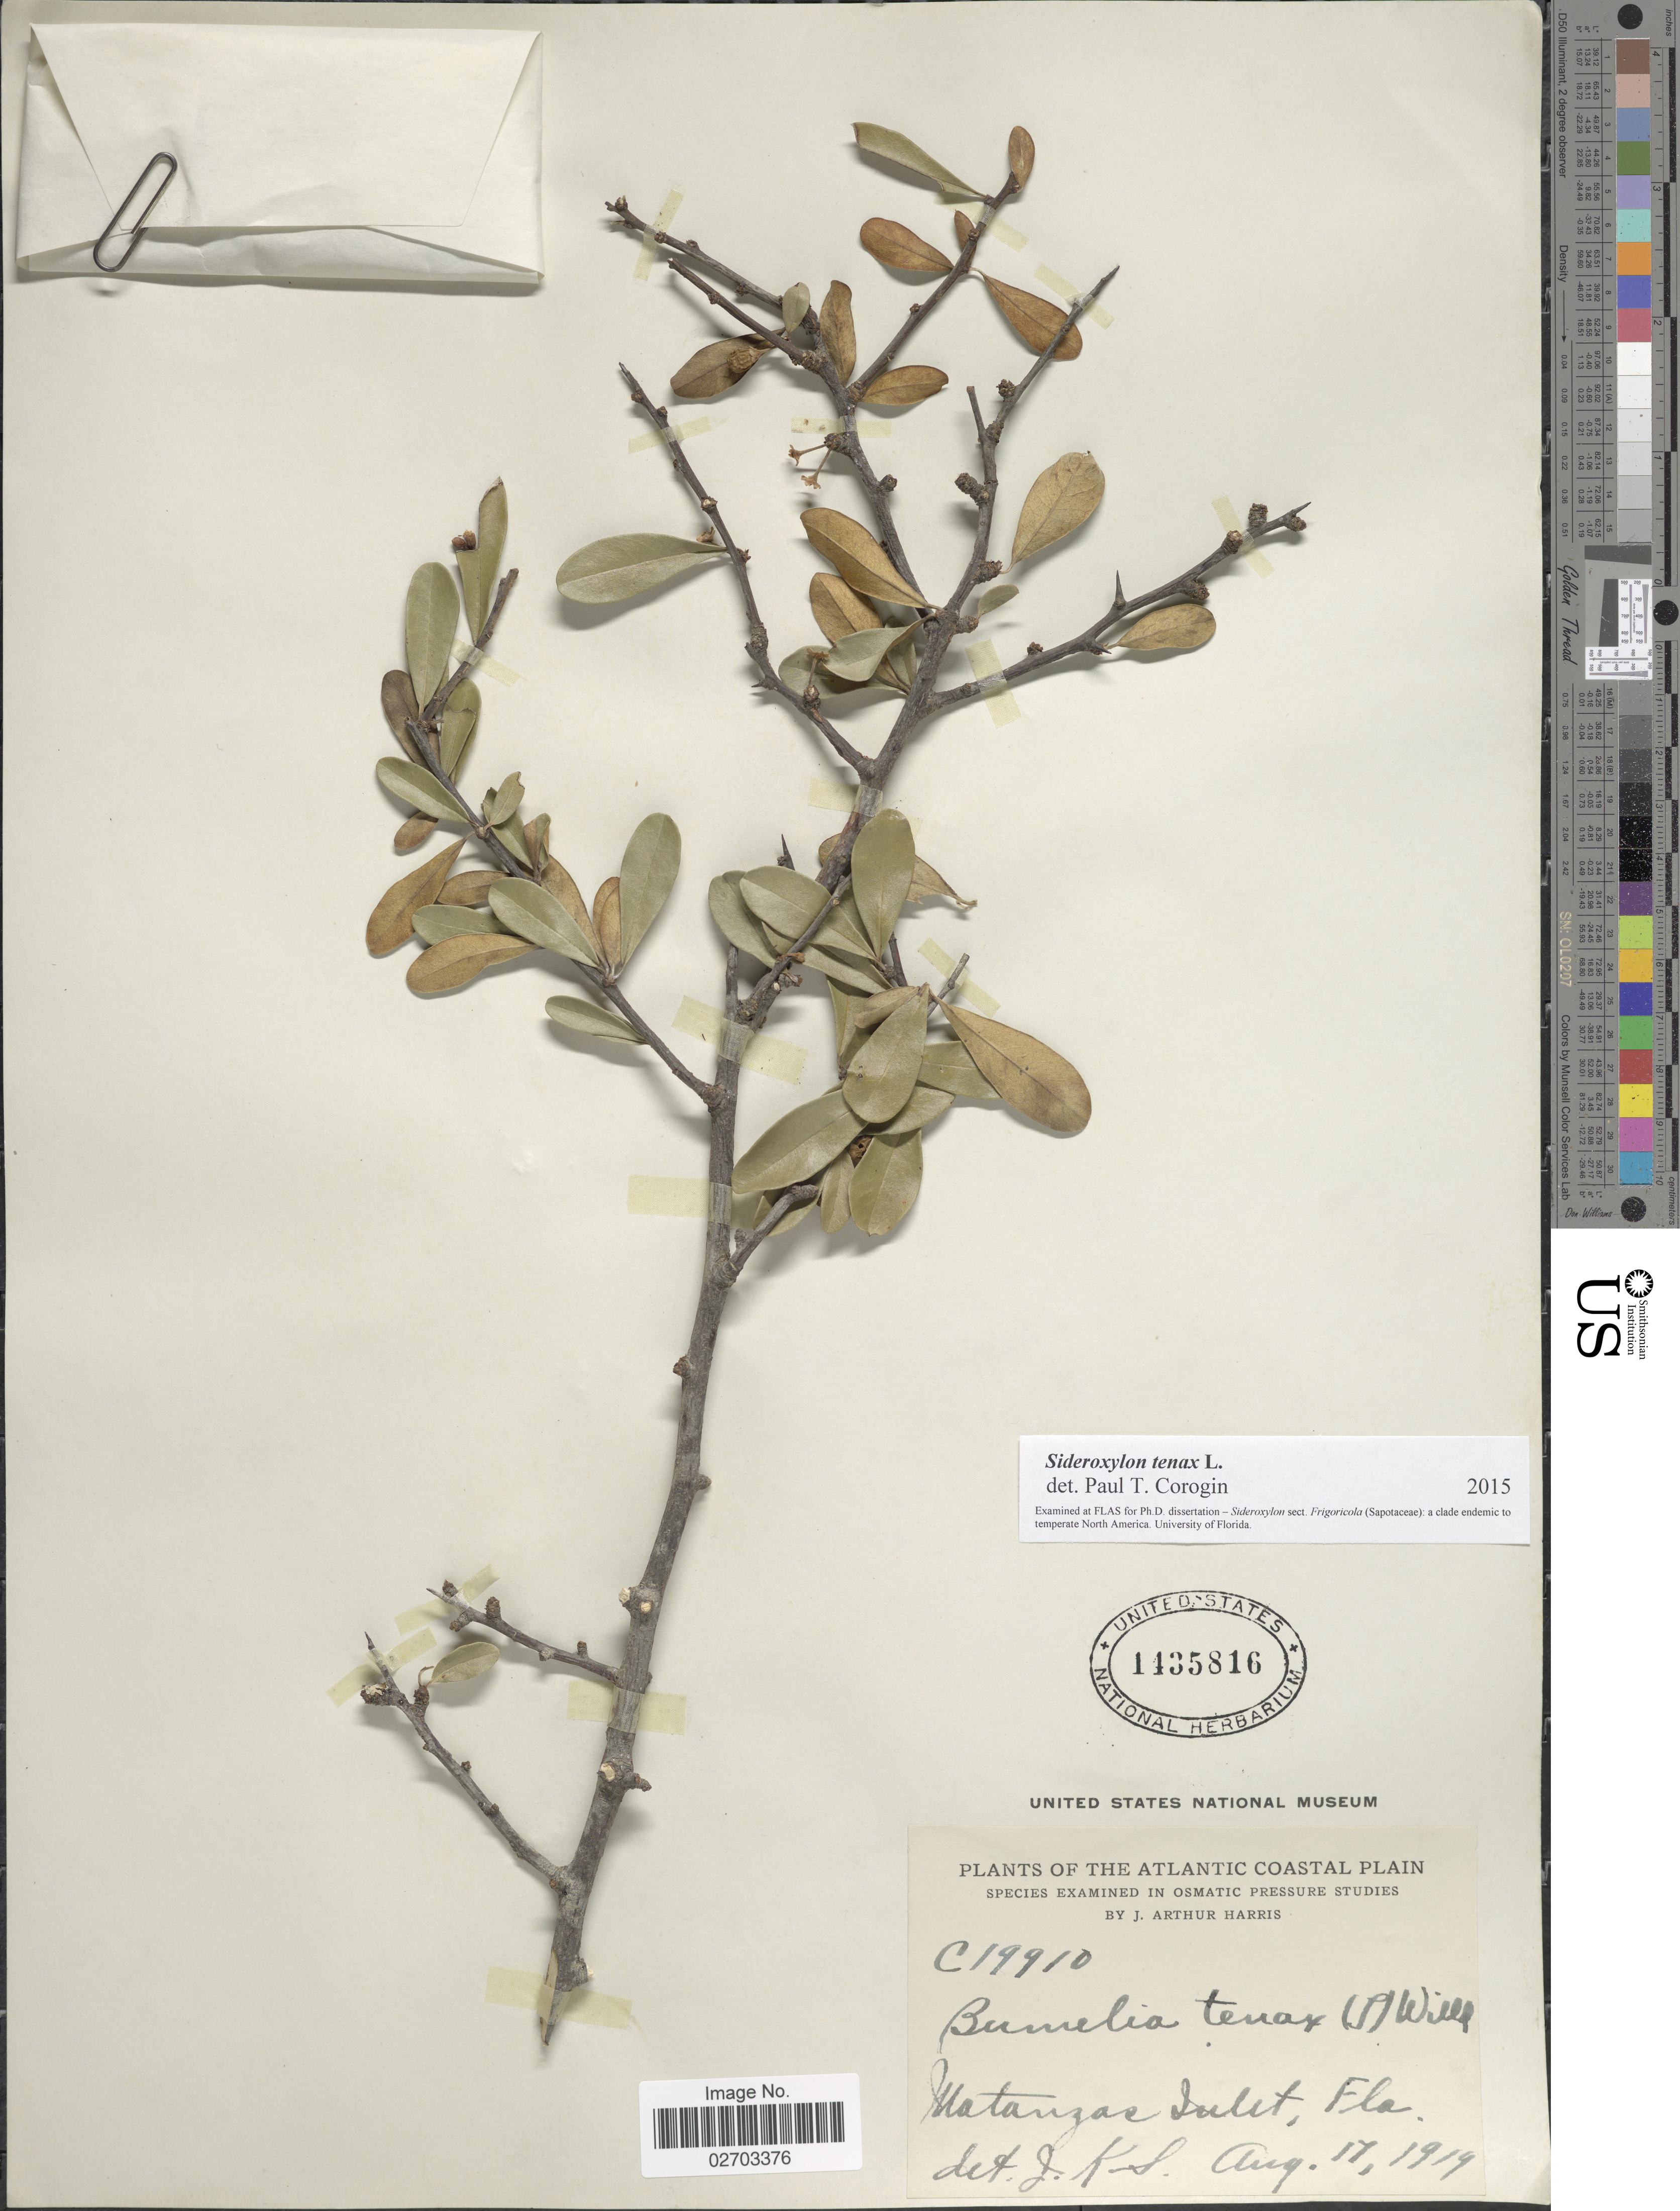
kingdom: Plantae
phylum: Tracheophyta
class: Magnoliopsida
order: Ericales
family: Sapotaceae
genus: Sideroxylon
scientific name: Sideroxylon tenax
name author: L.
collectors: J. A. Harris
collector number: C19910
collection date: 1919-08-17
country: United States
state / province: Florida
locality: The Atlantic Coastal Plain, Matanzas Inlet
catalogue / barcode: US 1435816